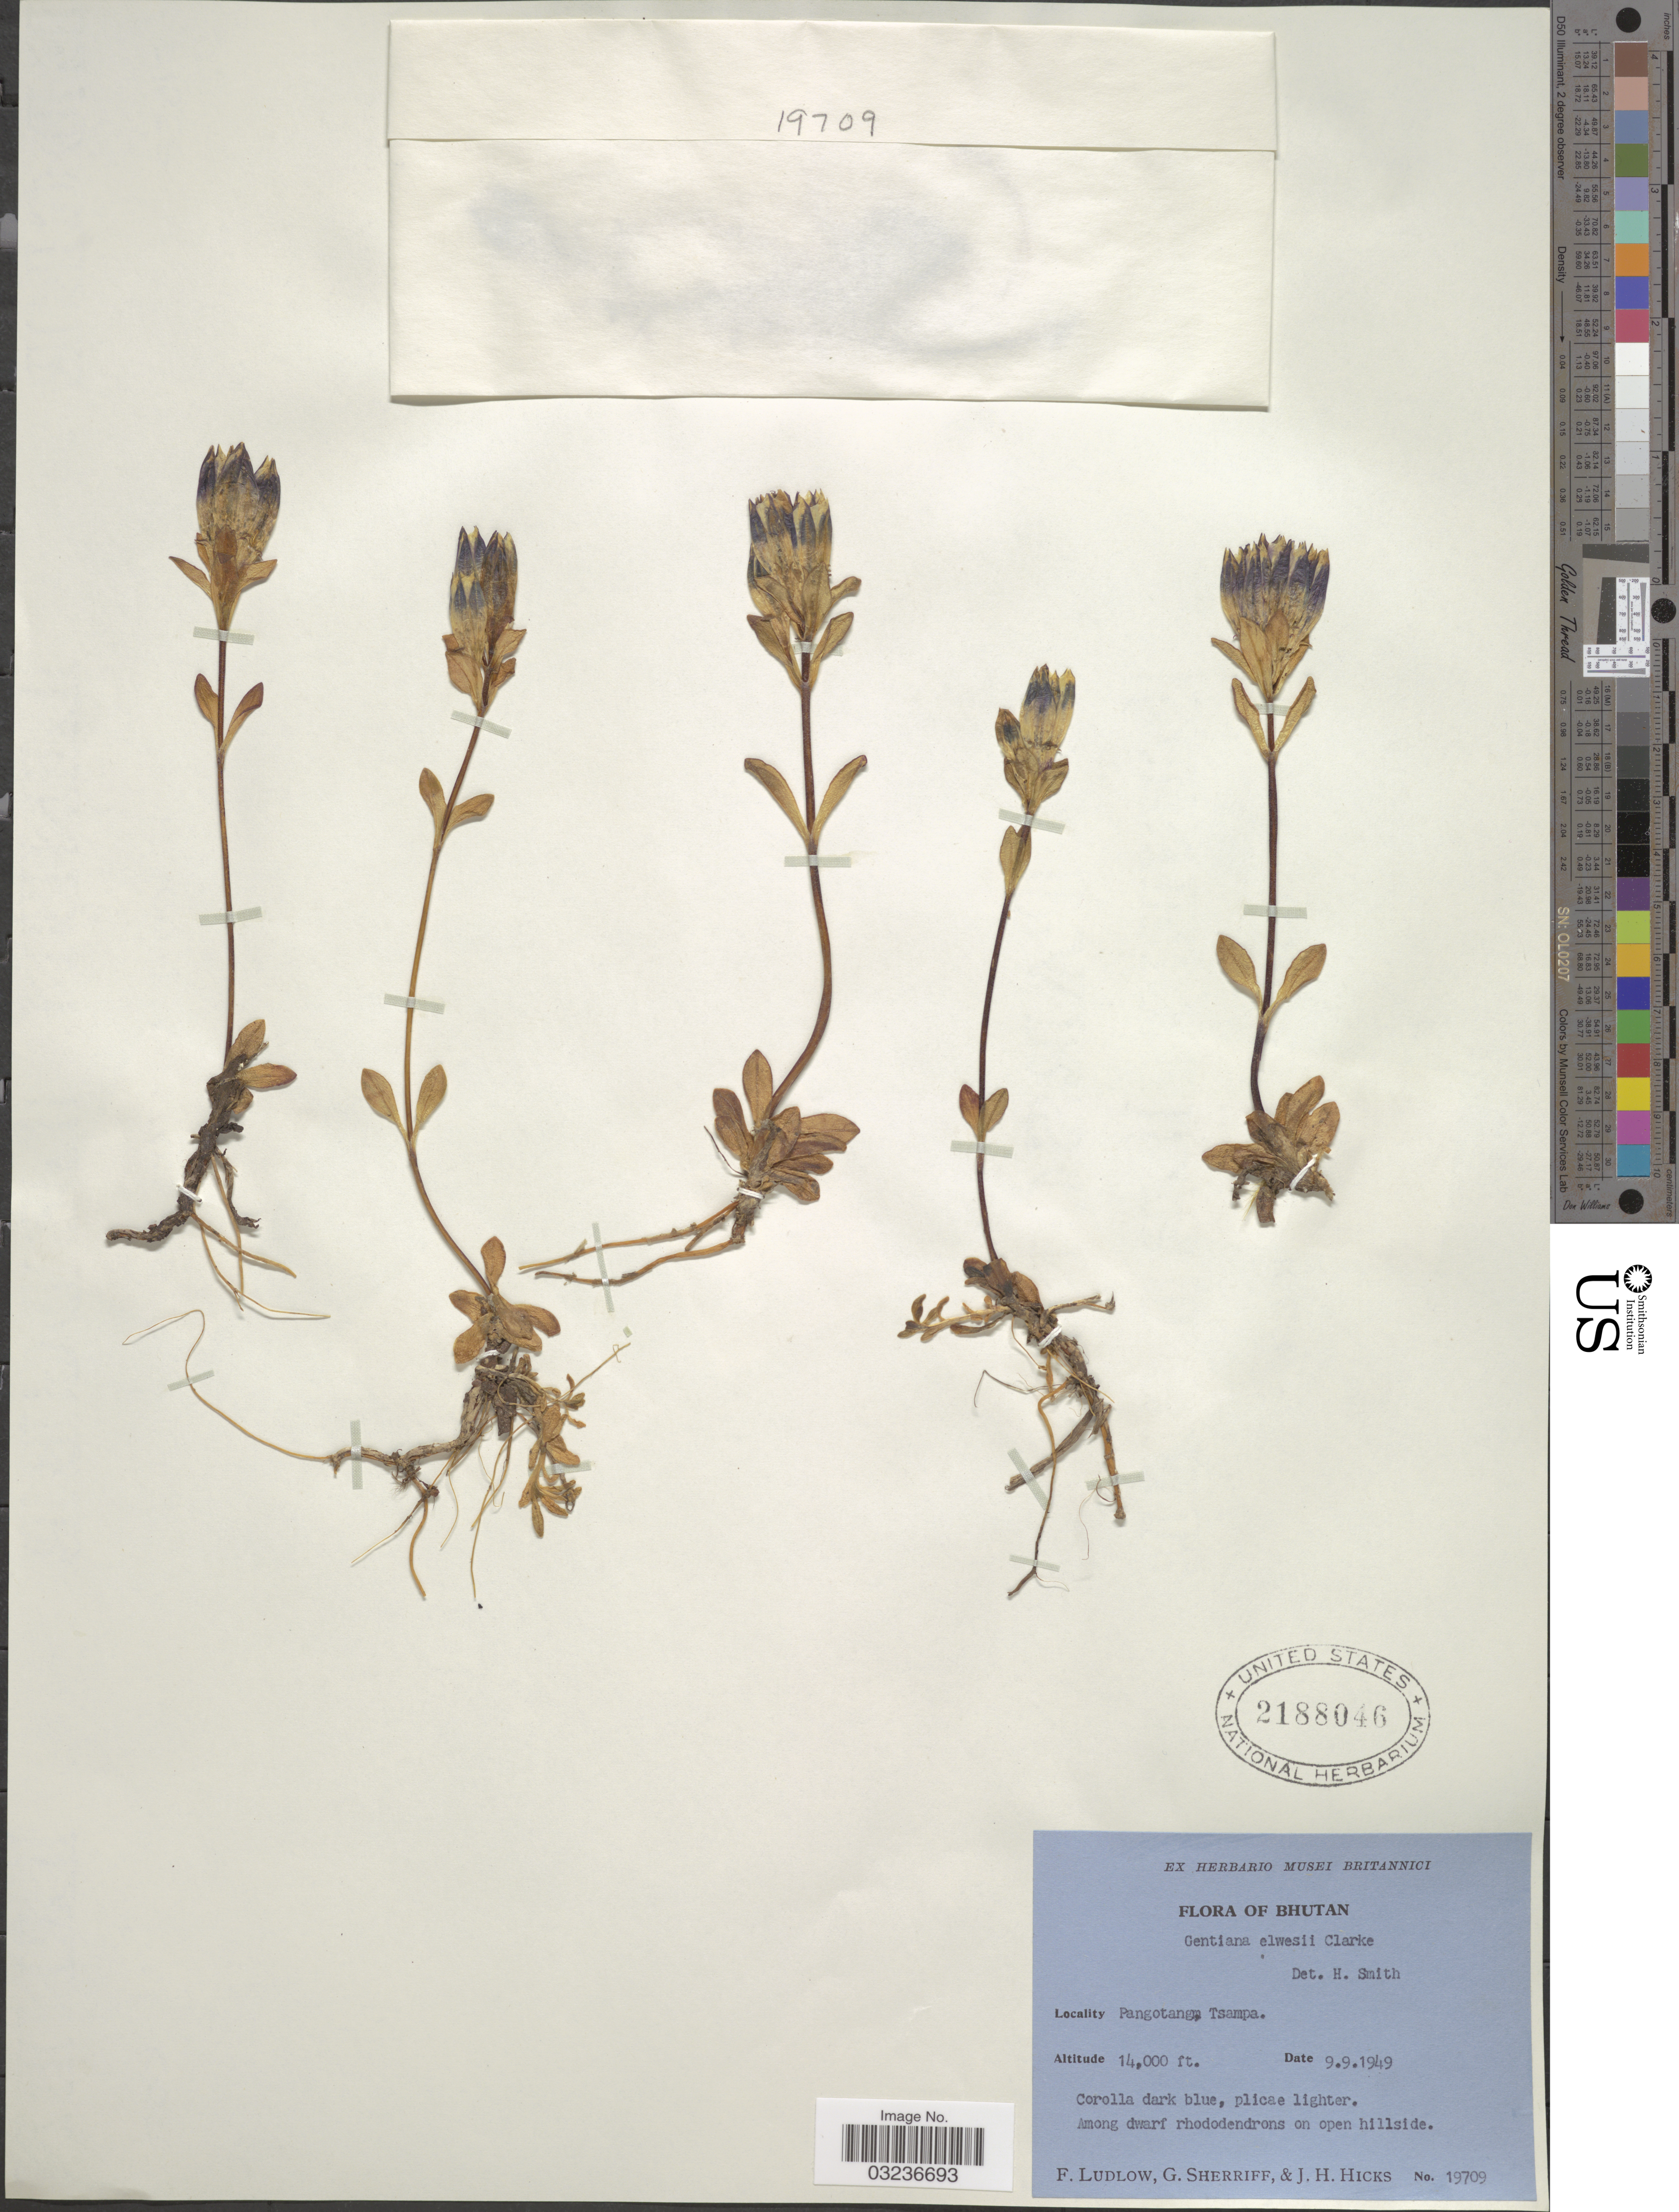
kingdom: Plantae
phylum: Tracheophyta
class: Magnoliopsida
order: Gentianales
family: Gentianaceae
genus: Gentiana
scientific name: Gentiana elwesii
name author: C.B. Clarke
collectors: F. Ludlow, G. Sherriff & J. H. Hicks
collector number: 19709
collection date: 1949-09-09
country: Bhutan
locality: Pangotang, Tsampa.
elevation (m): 4267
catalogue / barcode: US 2188046